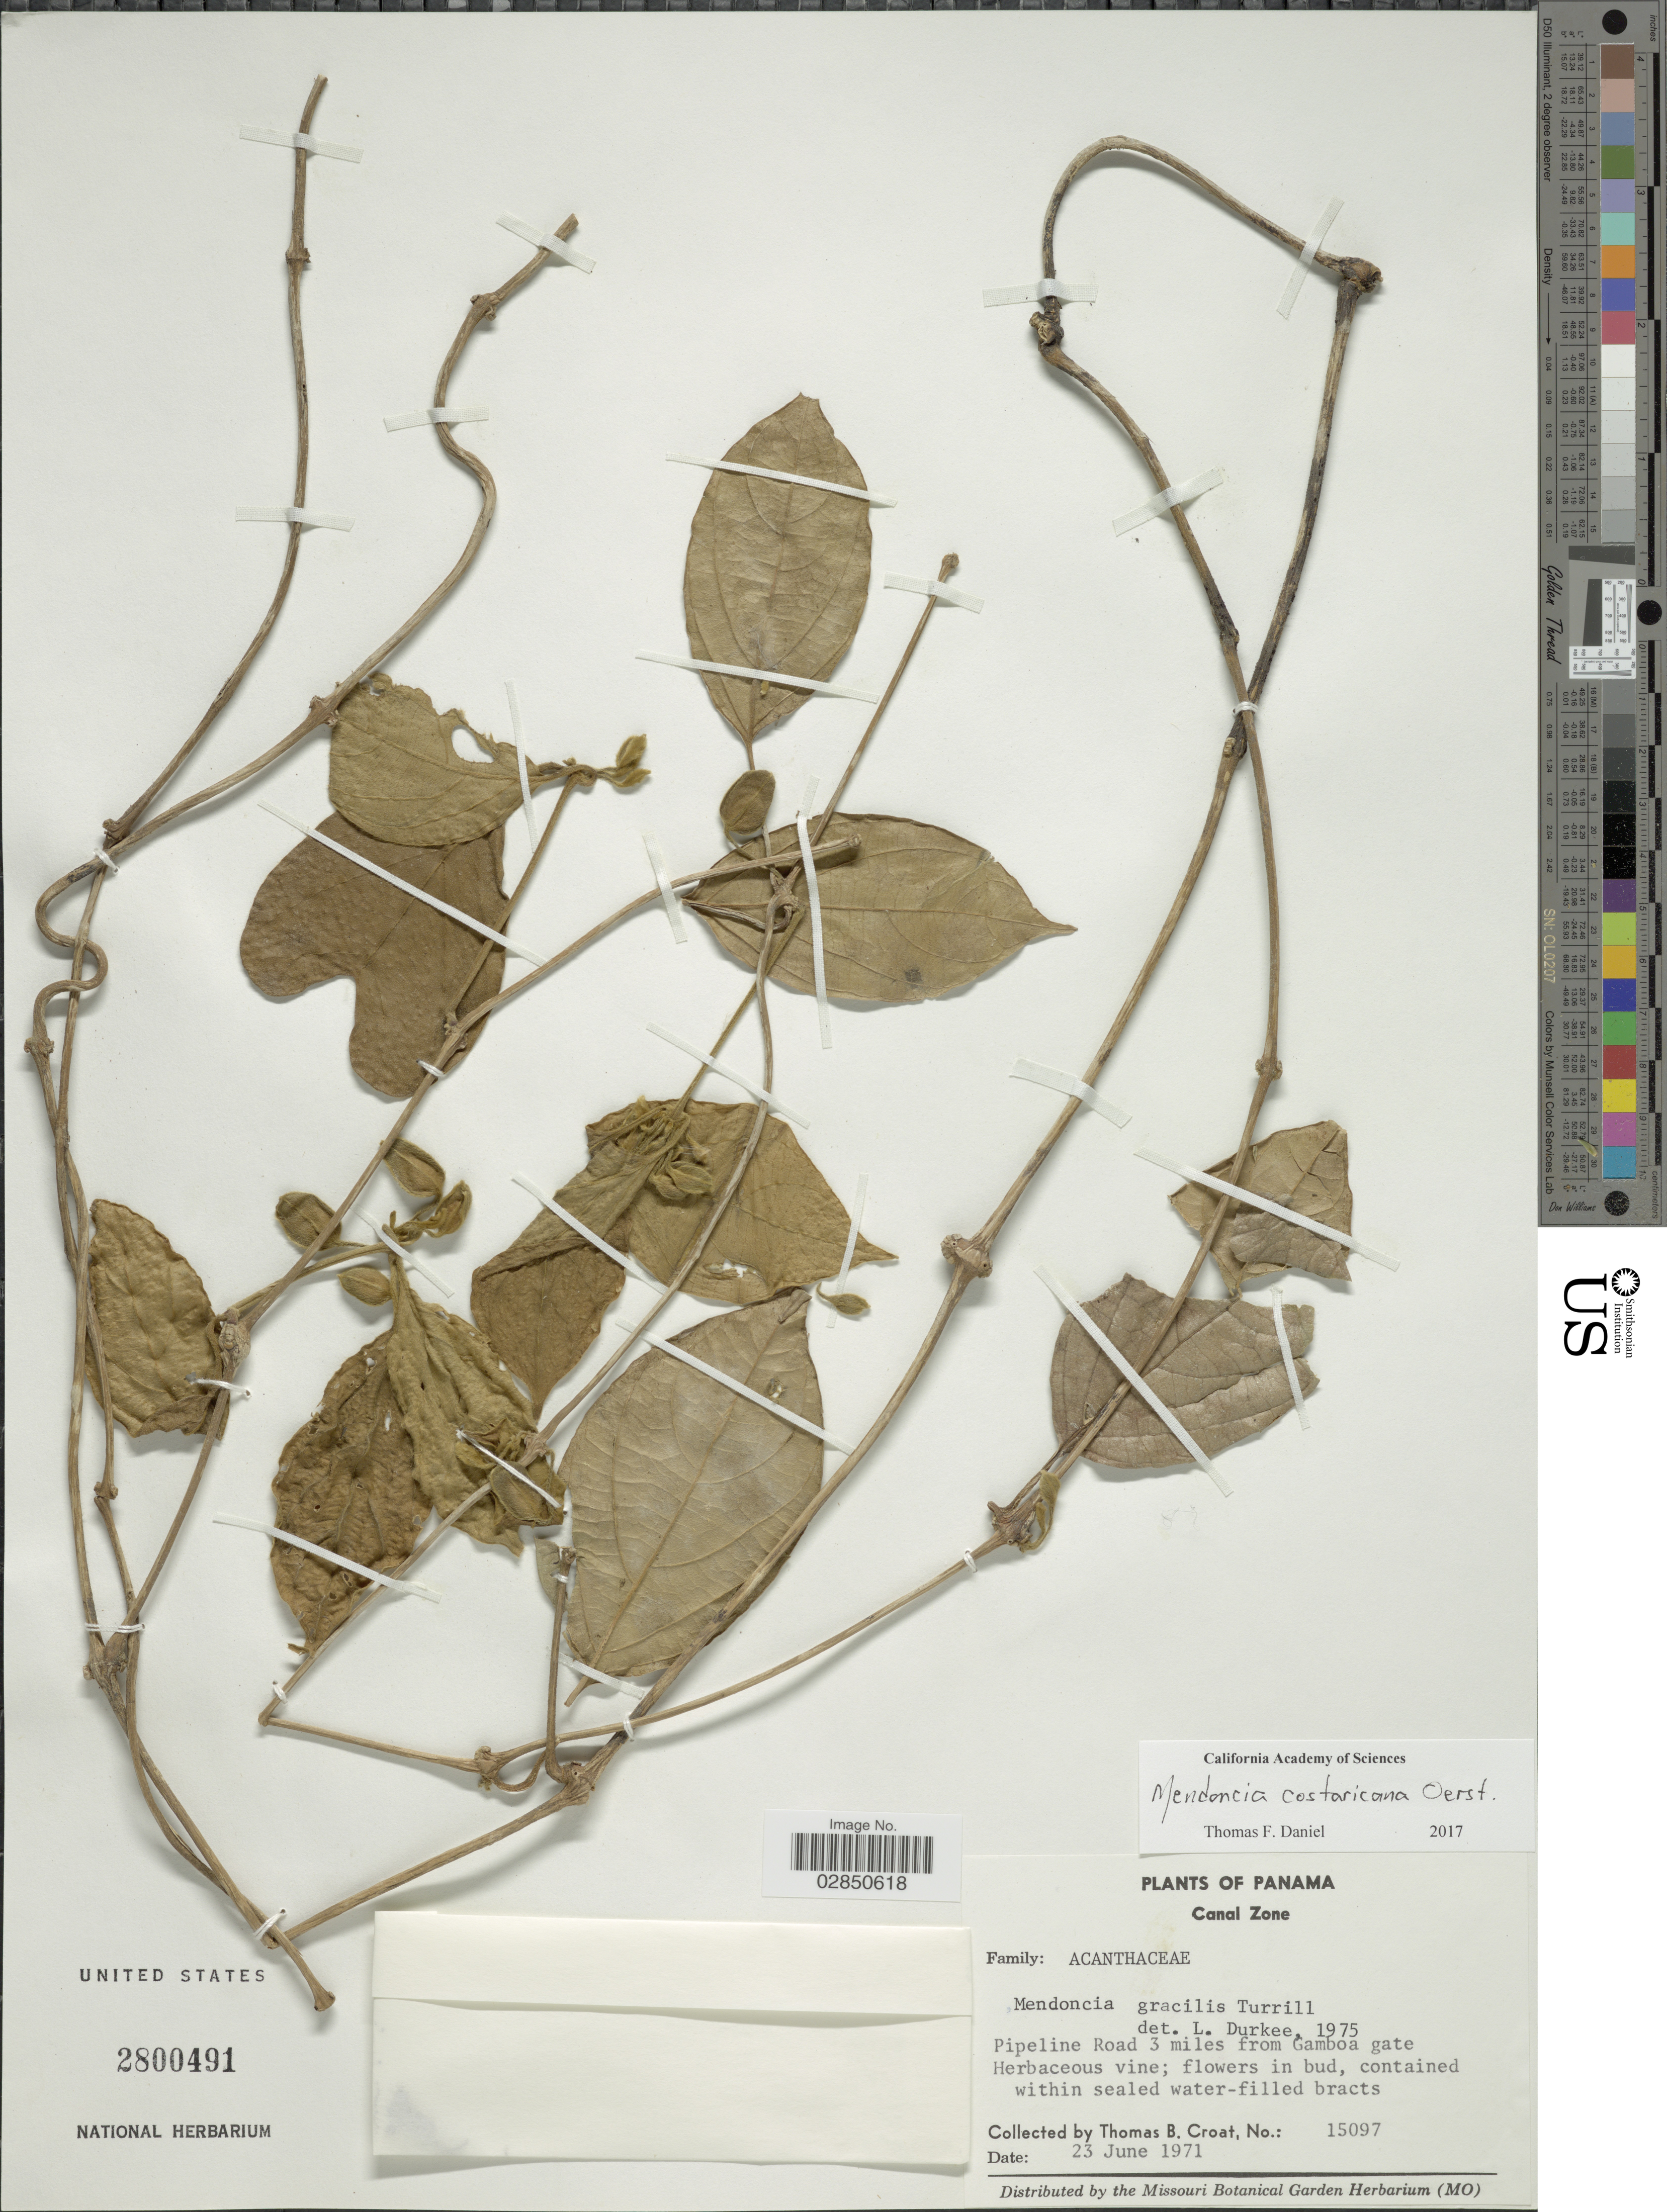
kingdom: Plantae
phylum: Tracheophyta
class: Magnoliopsida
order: Lamiales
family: Acanthaceae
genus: Mendoncia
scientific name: Mendoncia costaricana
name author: Oerst.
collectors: T. B. Croat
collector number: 15097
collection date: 1971-06-23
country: Panama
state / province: Colón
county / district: Canal Zone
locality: Canal Zone, Pipeline Road 3 miles from Gamboa gate.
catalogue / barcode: US 2800491